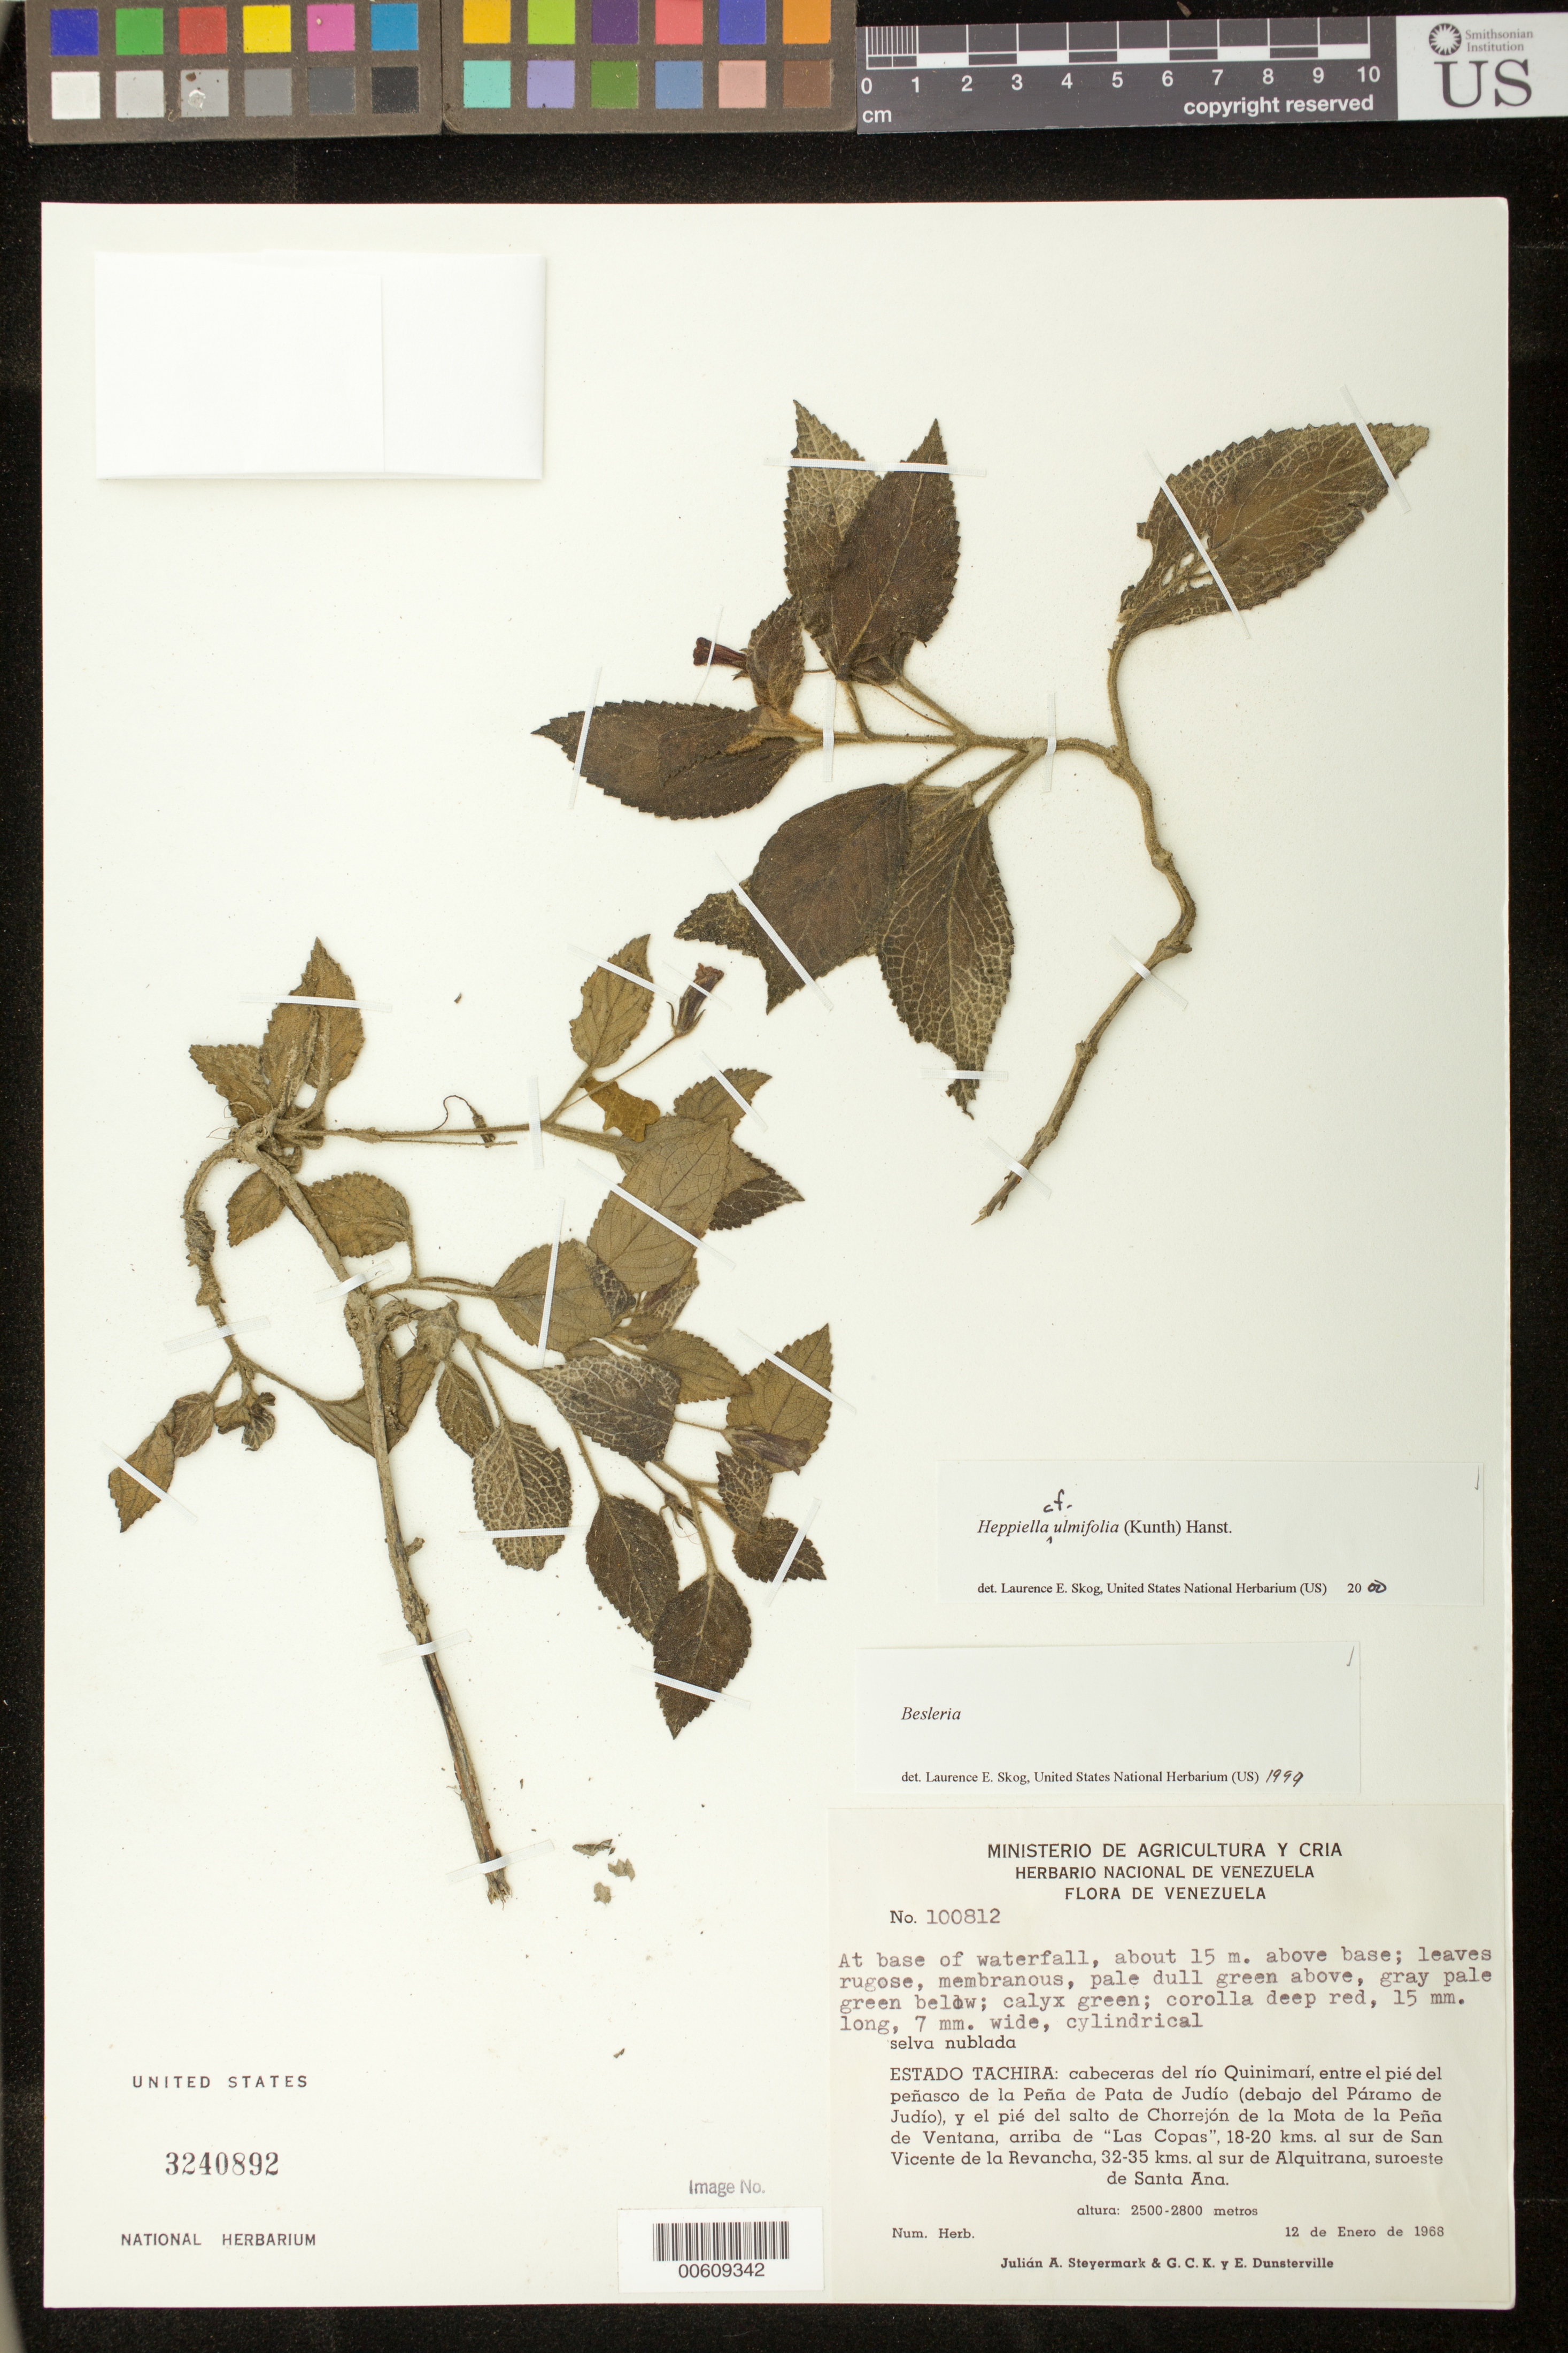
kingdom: Plantae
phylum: Tracheophyta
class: Magnoliopsida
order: Lamiales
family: Gesneriaceae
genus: Heppiella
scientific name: Heppiella ulmifolia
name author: (Kunth) Hanst.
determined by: Skog, Laurence E.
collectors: J. Steyermark, G. C. K. Dunsterville & E. Dunsterville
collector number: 100812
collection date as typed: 12 Jan 1968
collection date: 1968-01-12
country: Venezuela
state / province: Táchira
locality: Cabeceras del río Quinimarí, entre el pié del peñasco de la Peña de Pata de Judío (debajo del Páramo de Judío), y el pié del salto de Chorrejón de la Mota de la Peña de Ventana, arriba de "Las Copas", 18-20 km al S de San Vicente de la Revancha, 32-35 km al S de Alquitrana, SW de Santa Ana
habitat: Selva nublada; at base of waterfall, about 15 m above base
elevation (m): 2500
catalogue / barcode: US 3240892